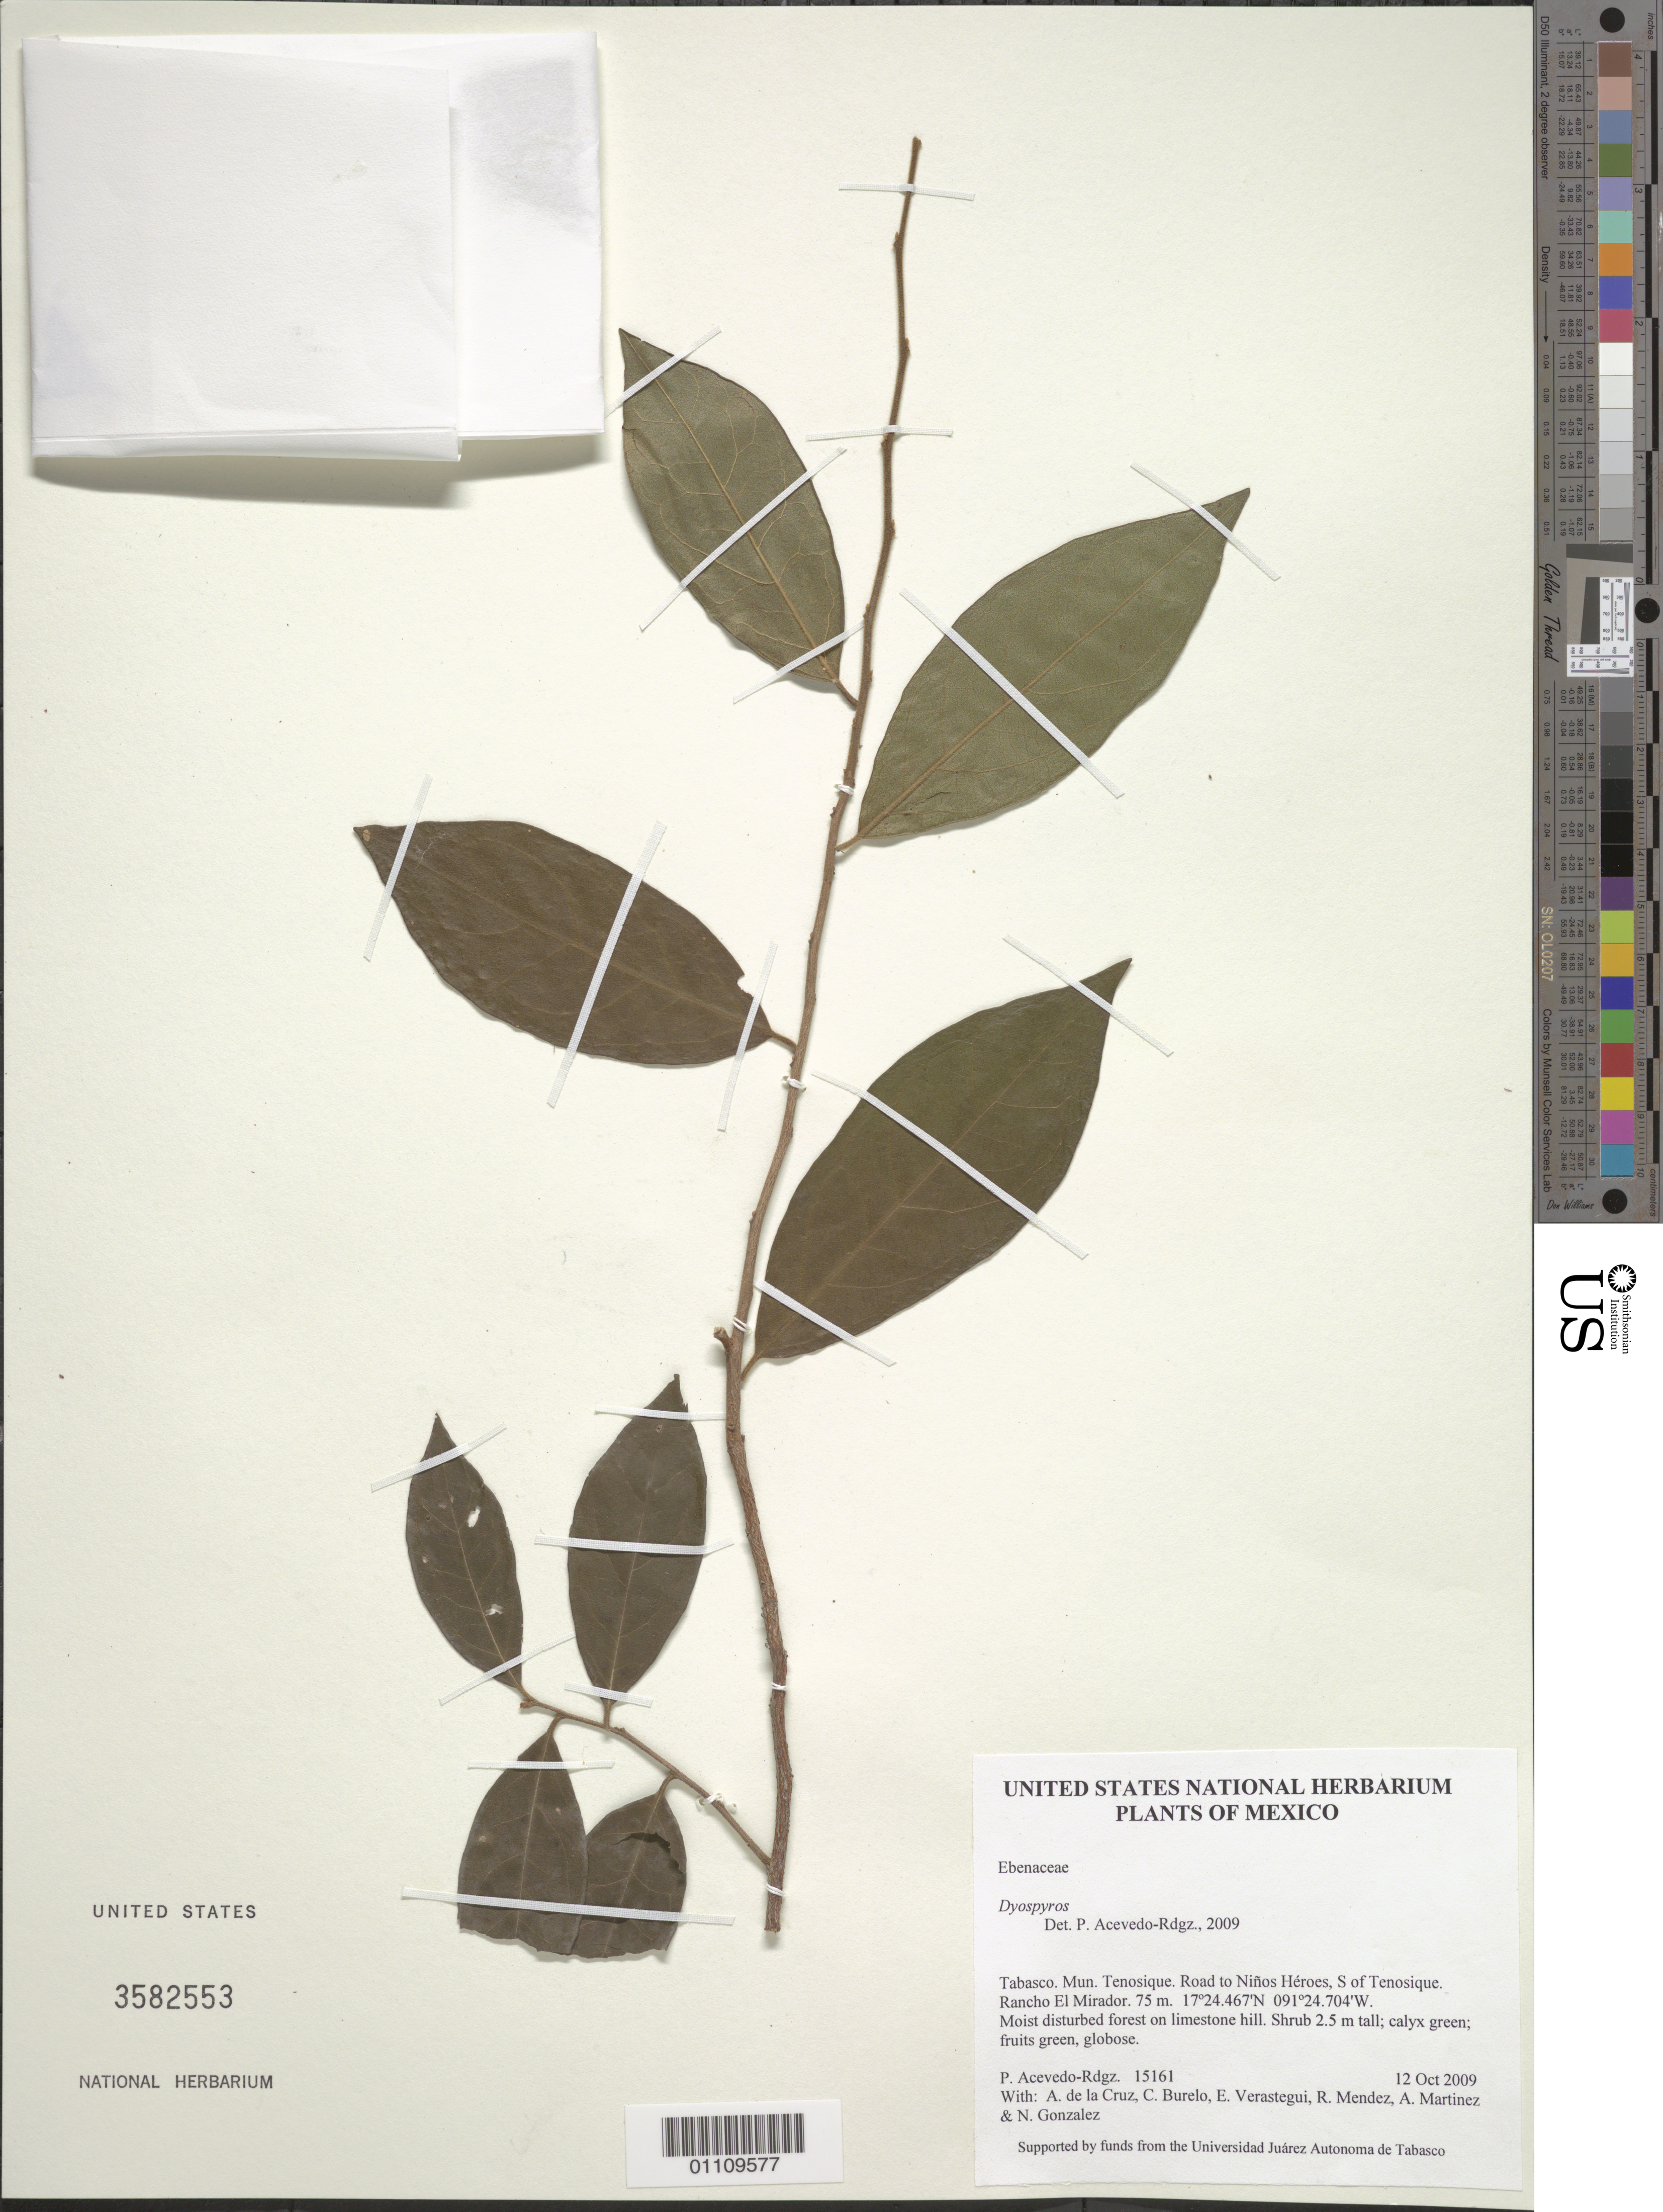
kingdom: Plantae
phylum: Tracheophyta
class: Magnoliopsida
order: Ericales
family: Ebenaceae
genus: Dyospyros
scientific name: Dyospyros sp.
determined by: Acevedo-Rodríguez, P., (BOT), Smithsonian Institution - National Museum of Natural History (UNITED STATES)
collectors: P. Acevedo-Rodr., A. de la Cruz, C. Burelo, E. Verastegui, R. Mendez & A. Martinez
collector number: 15161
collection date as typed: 12 Oct 2009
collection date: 2009-10-12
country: Mexico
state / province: Tabasco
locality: Mun. Tenosique. Road to Niños Héroes, S of Tenosique. Rancho El Mirador.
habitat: Moist disturbed forest on limestone hill.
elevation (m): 75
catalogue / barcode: US 3582553